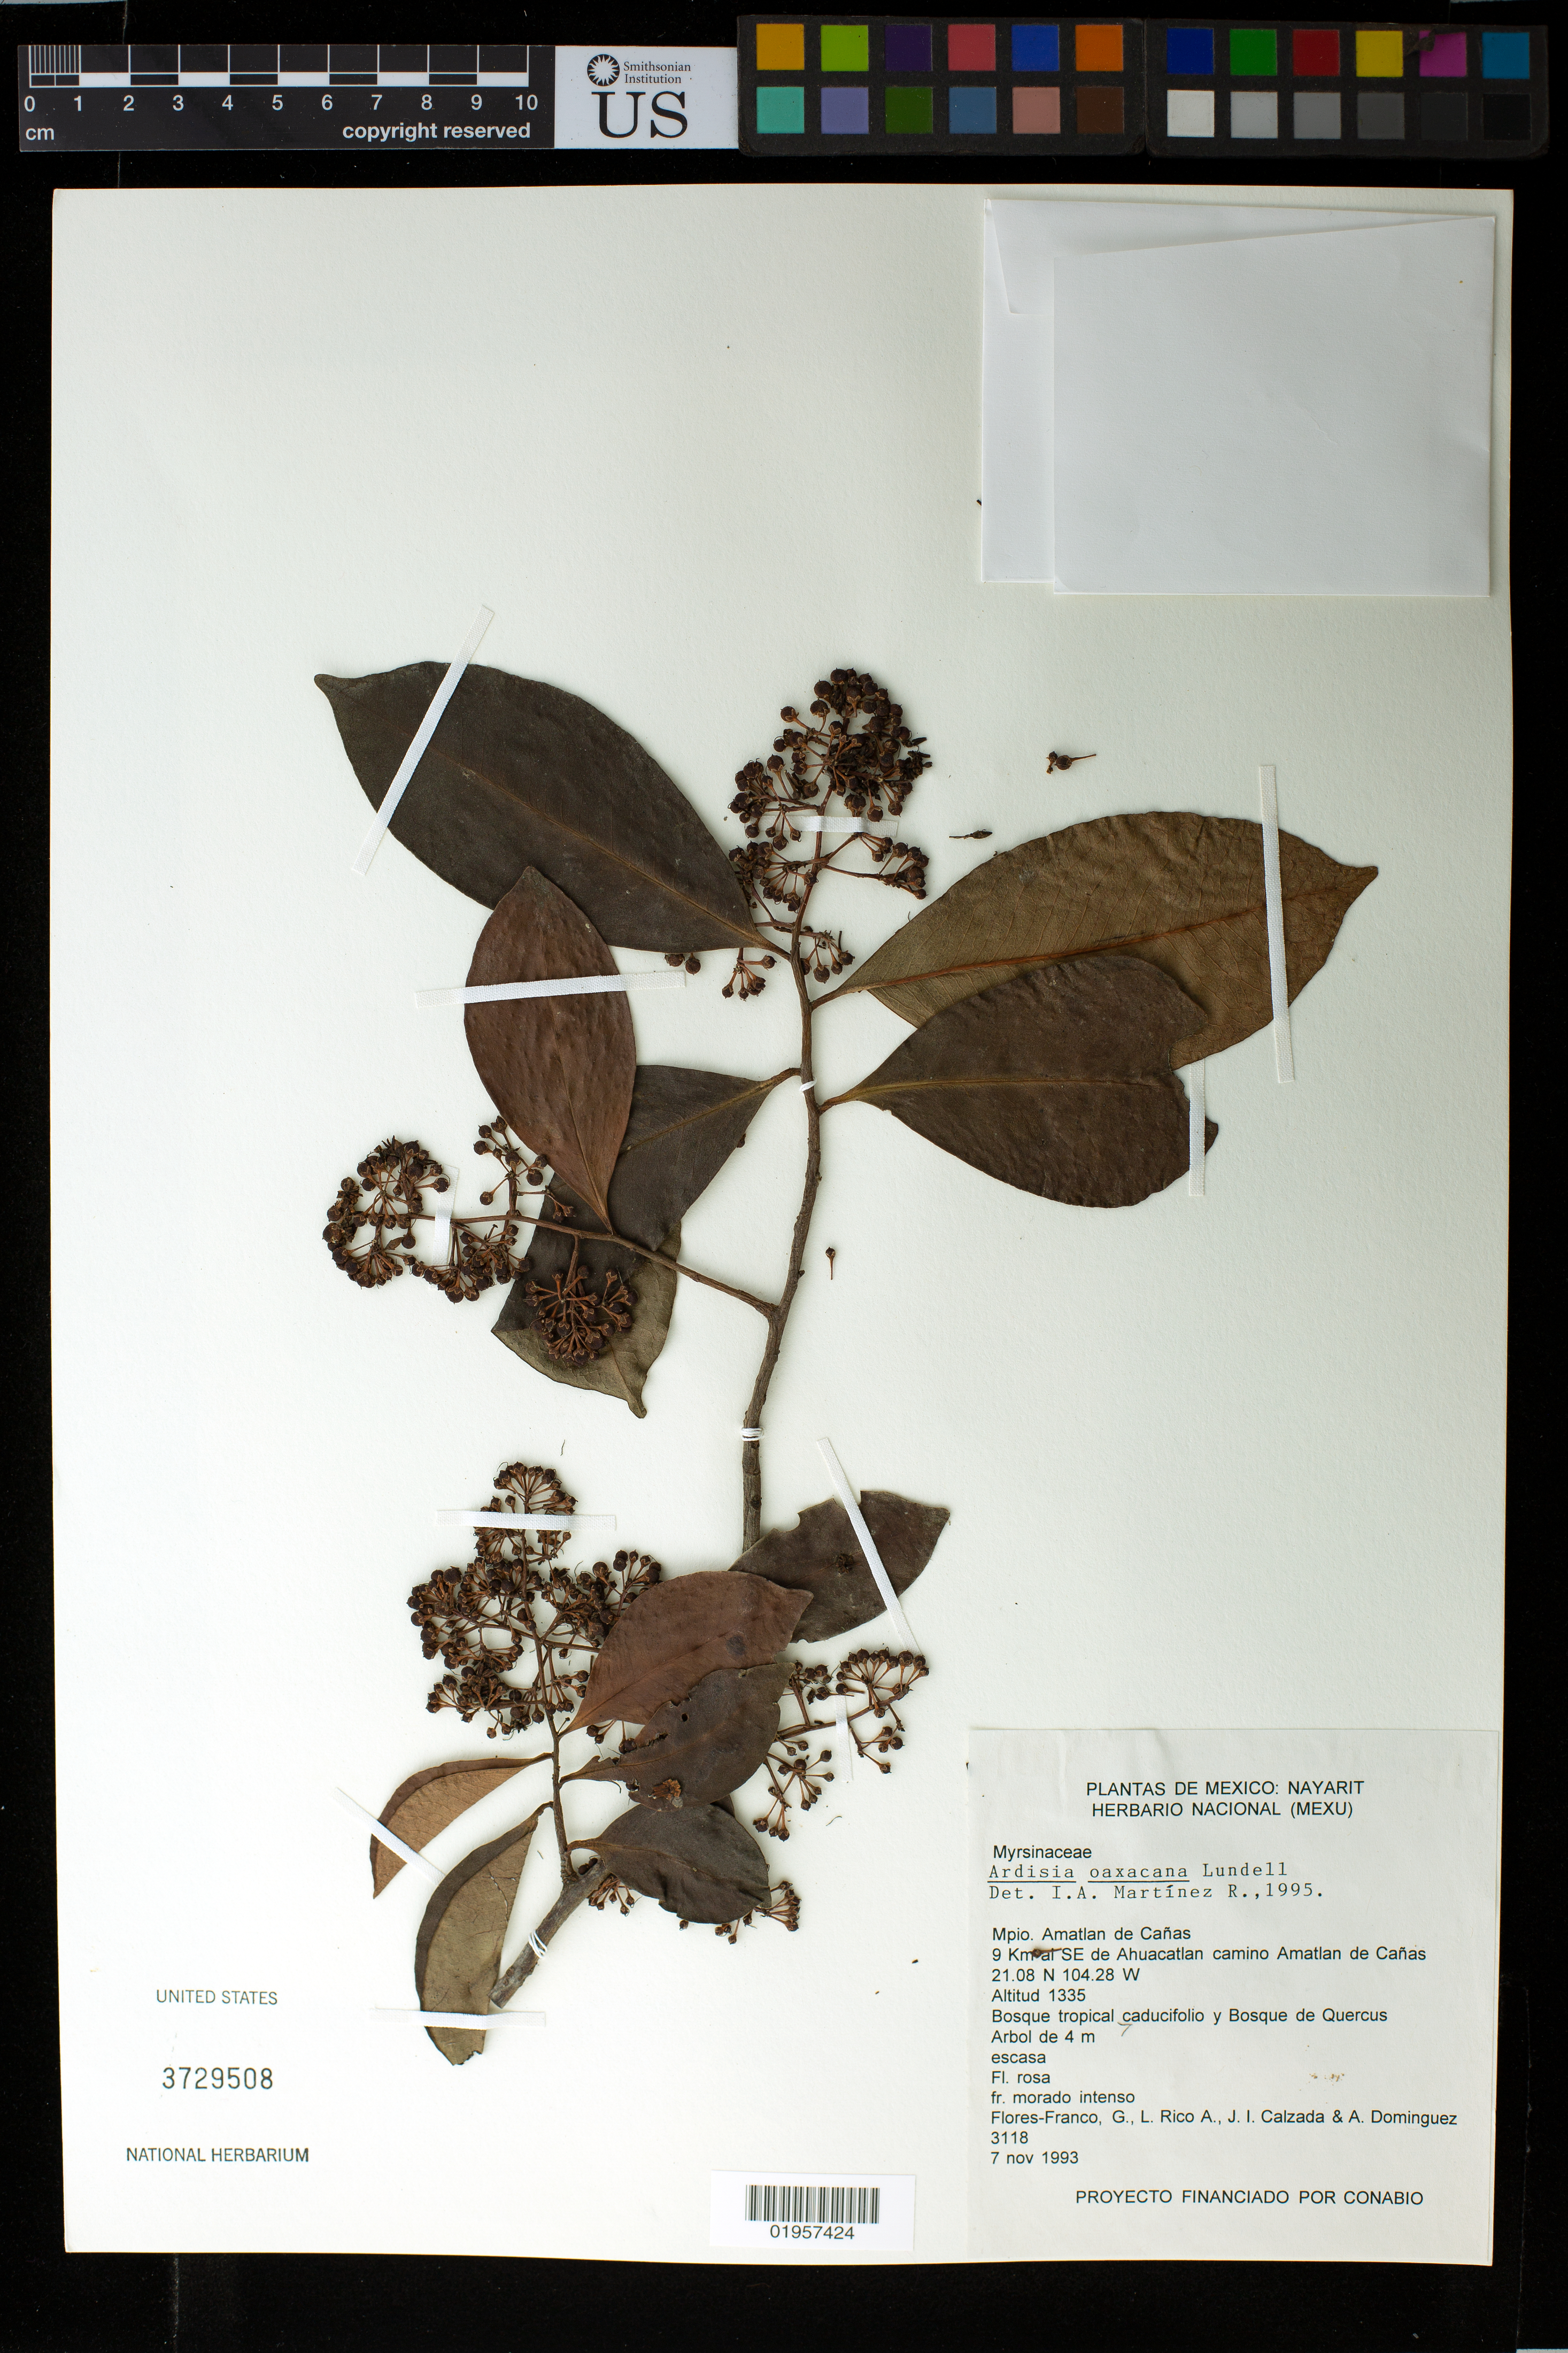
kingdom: Plantae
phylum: Tracheophyta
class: Magnoliopsida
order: Ericales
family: Primulaceae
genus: Ardisia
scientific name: Ardisia oaxacana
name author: (Lundell) Pipoly & Ricketson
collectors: G. Flores F., M. Rico Arce, J. I. Calzada & A. Dominguez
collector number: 3118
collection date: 1993-11-07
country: Mexico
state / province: Nayarit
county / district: Amatlán de Cañas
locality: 9 km al SE se Ahuacatlan camino de Canas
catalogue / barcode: US 3729508